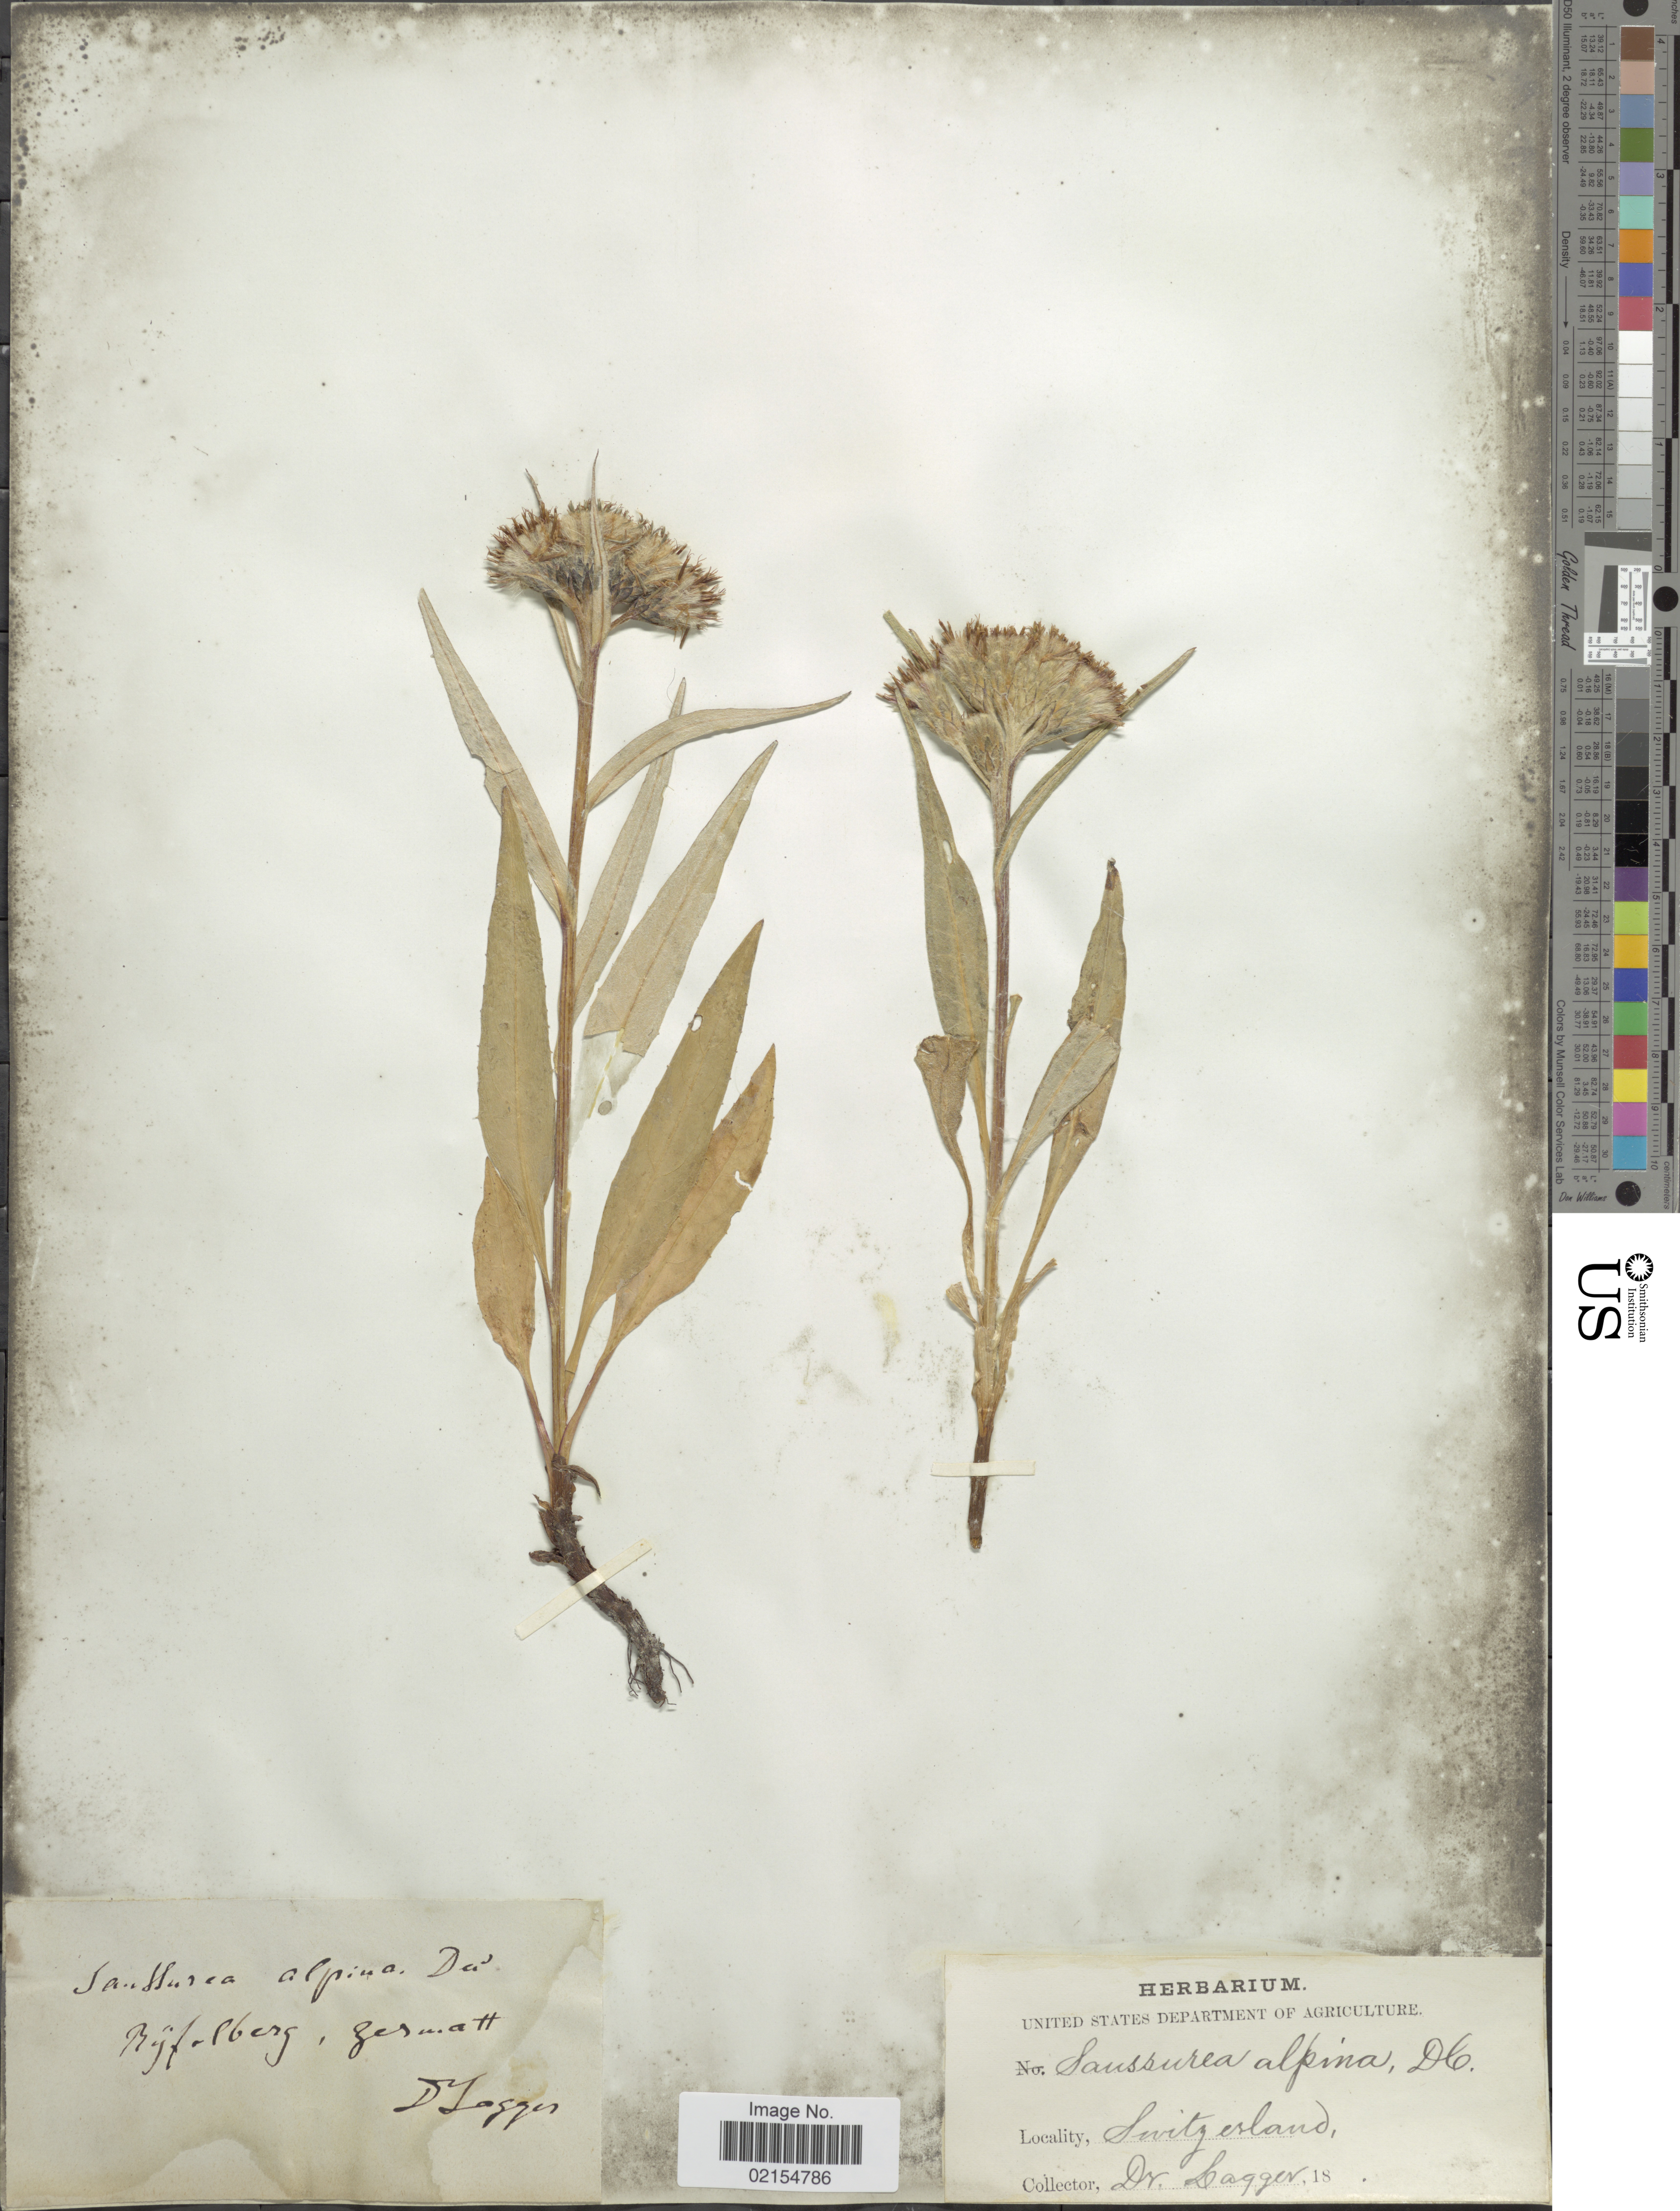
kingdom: Plantae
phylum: Tracheophyta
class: Magnoliopsida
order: Asterales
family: Asteraceae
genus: Saussurea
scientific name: Saussurea alpina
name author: (L.) DC.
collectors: F. J. Lagger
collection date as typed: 18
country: Switzerland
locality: Riffelberg, Zermatt